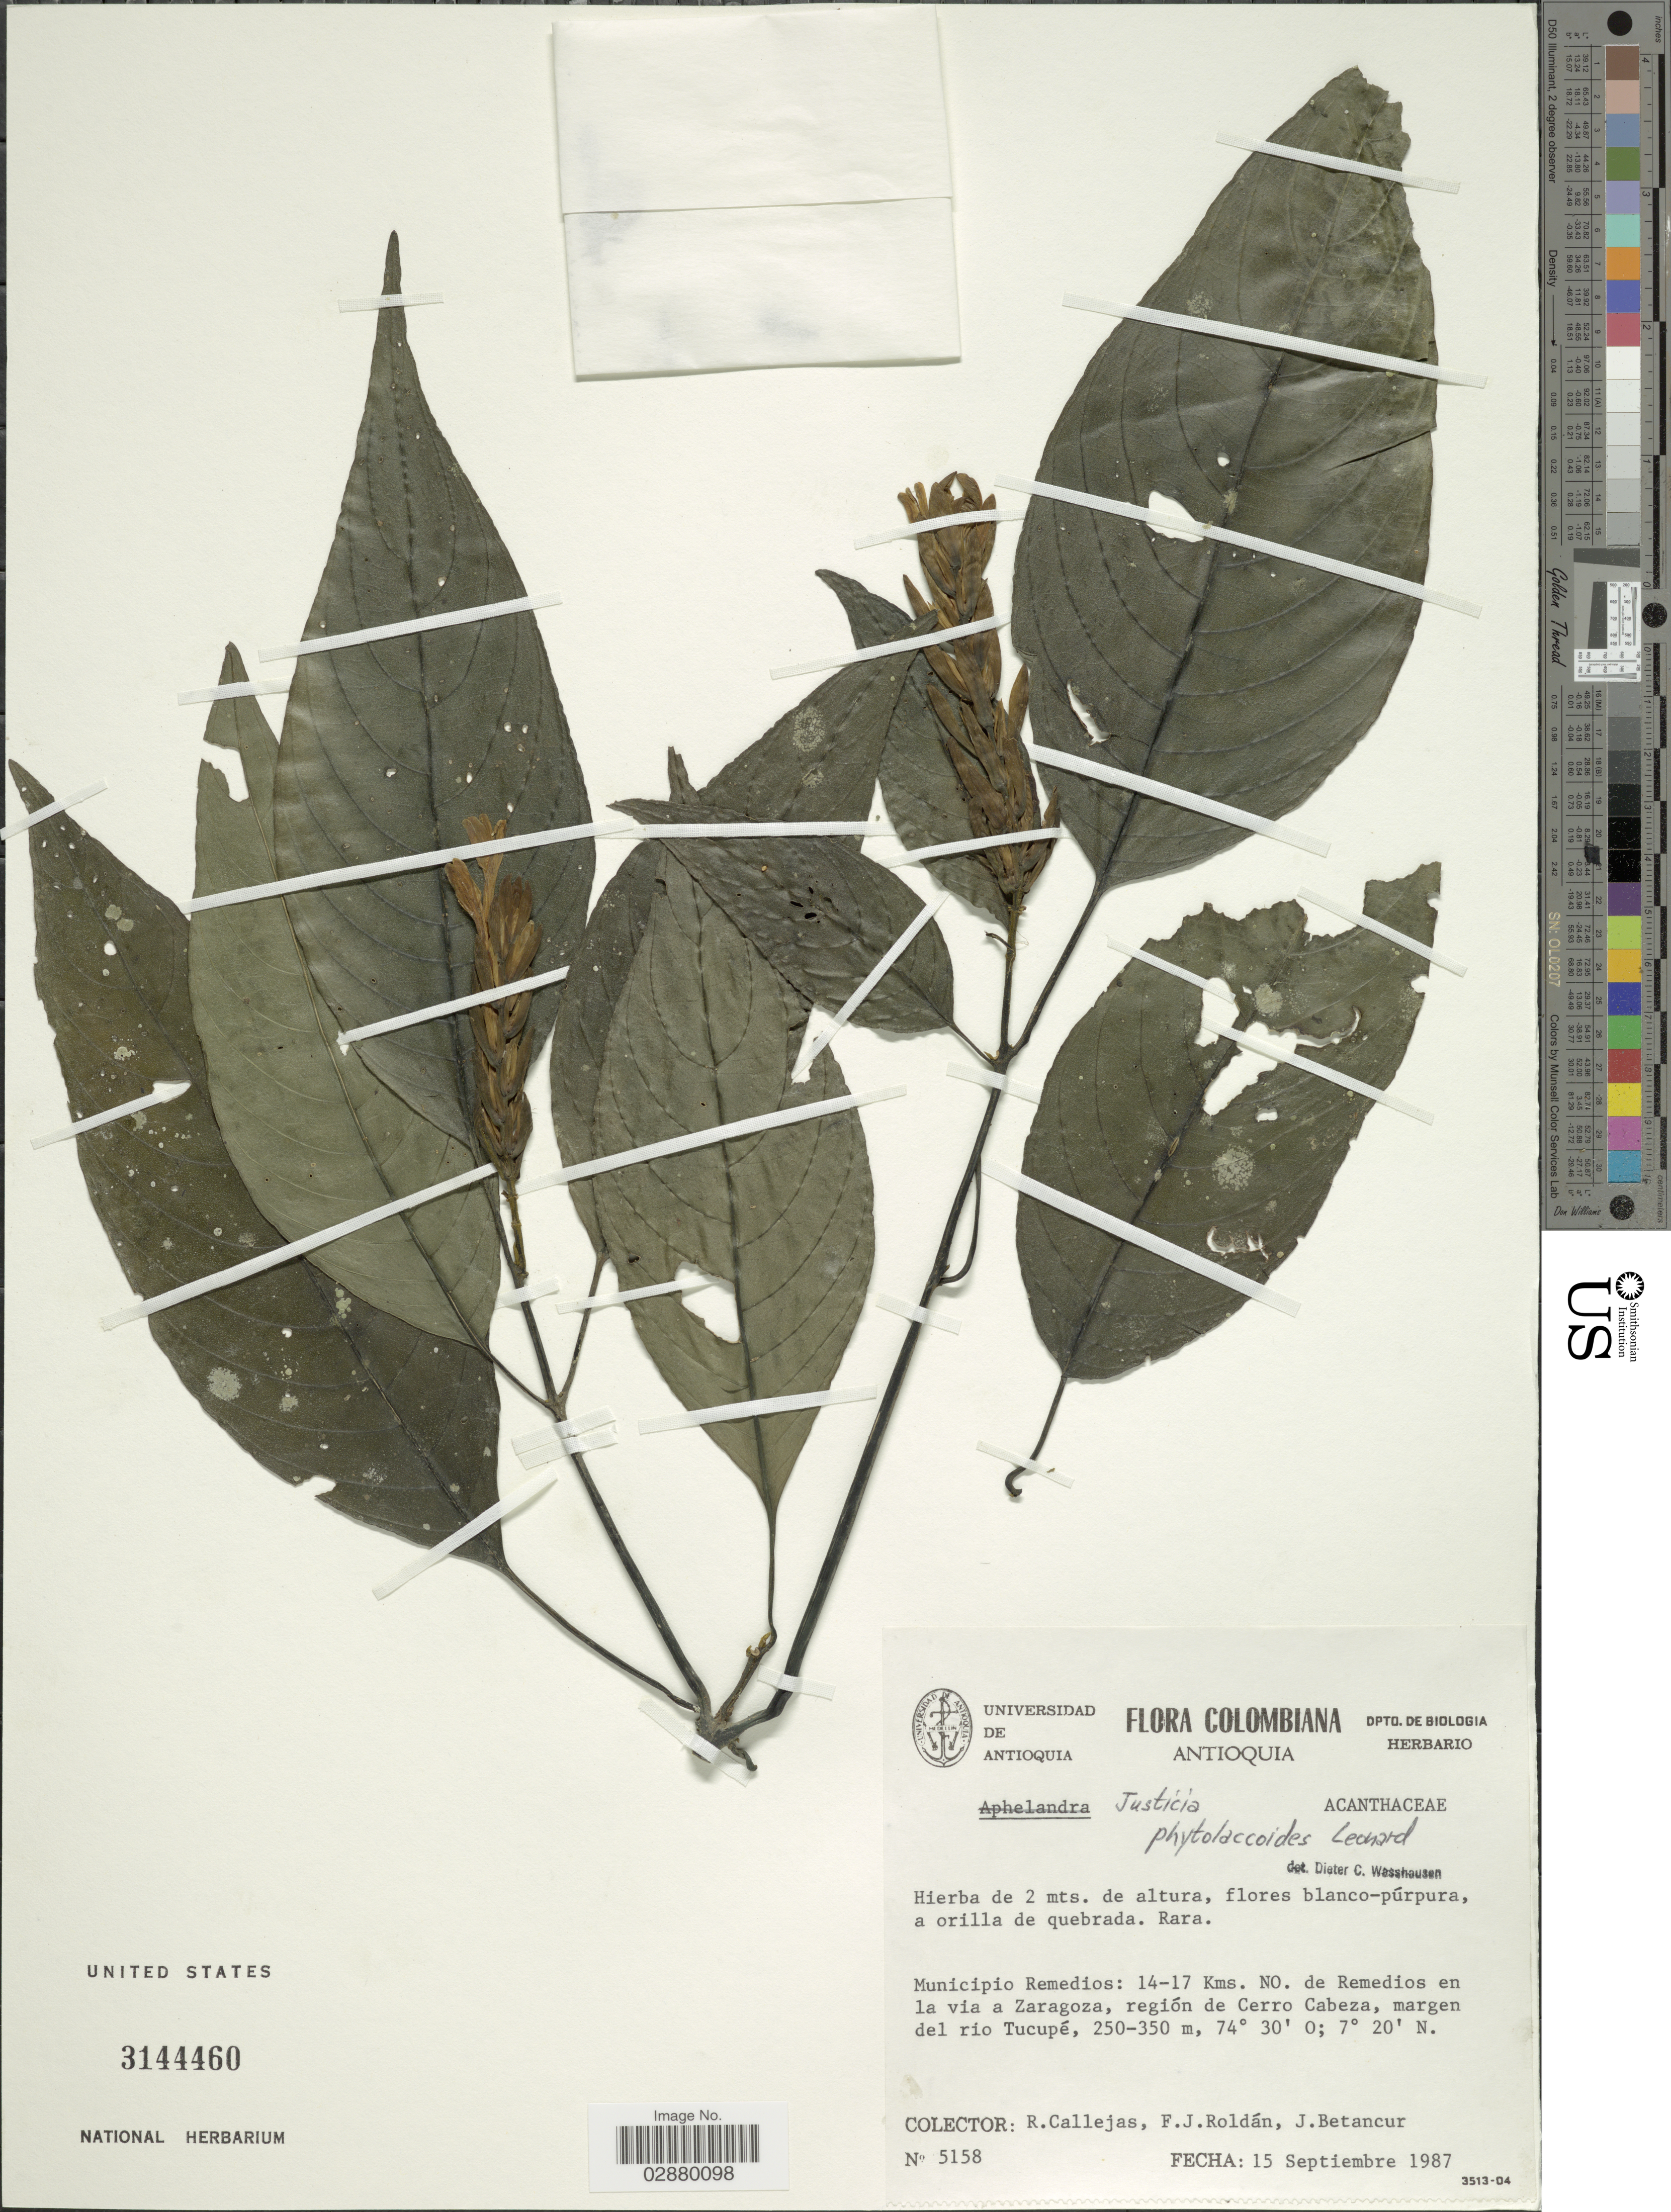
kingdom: Plantae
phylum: Tracheophyta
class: Magnoliopsida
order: Lamiales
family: Acanthaceae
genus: Justicia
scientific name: Justicia phytolaccoides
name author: Leonard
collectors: R. Callejas, F. J. Roldán & J. Betancur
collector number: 5158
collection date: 1987-09-15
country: Colombia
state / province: Antioquia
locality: Municipio Remedios: 14-17 Kms. NO. de Remedios en la via a Zaragoza, región de Cerro Cabeza, margen del rio Tucupé.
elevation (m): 250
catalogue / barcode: US 3144460